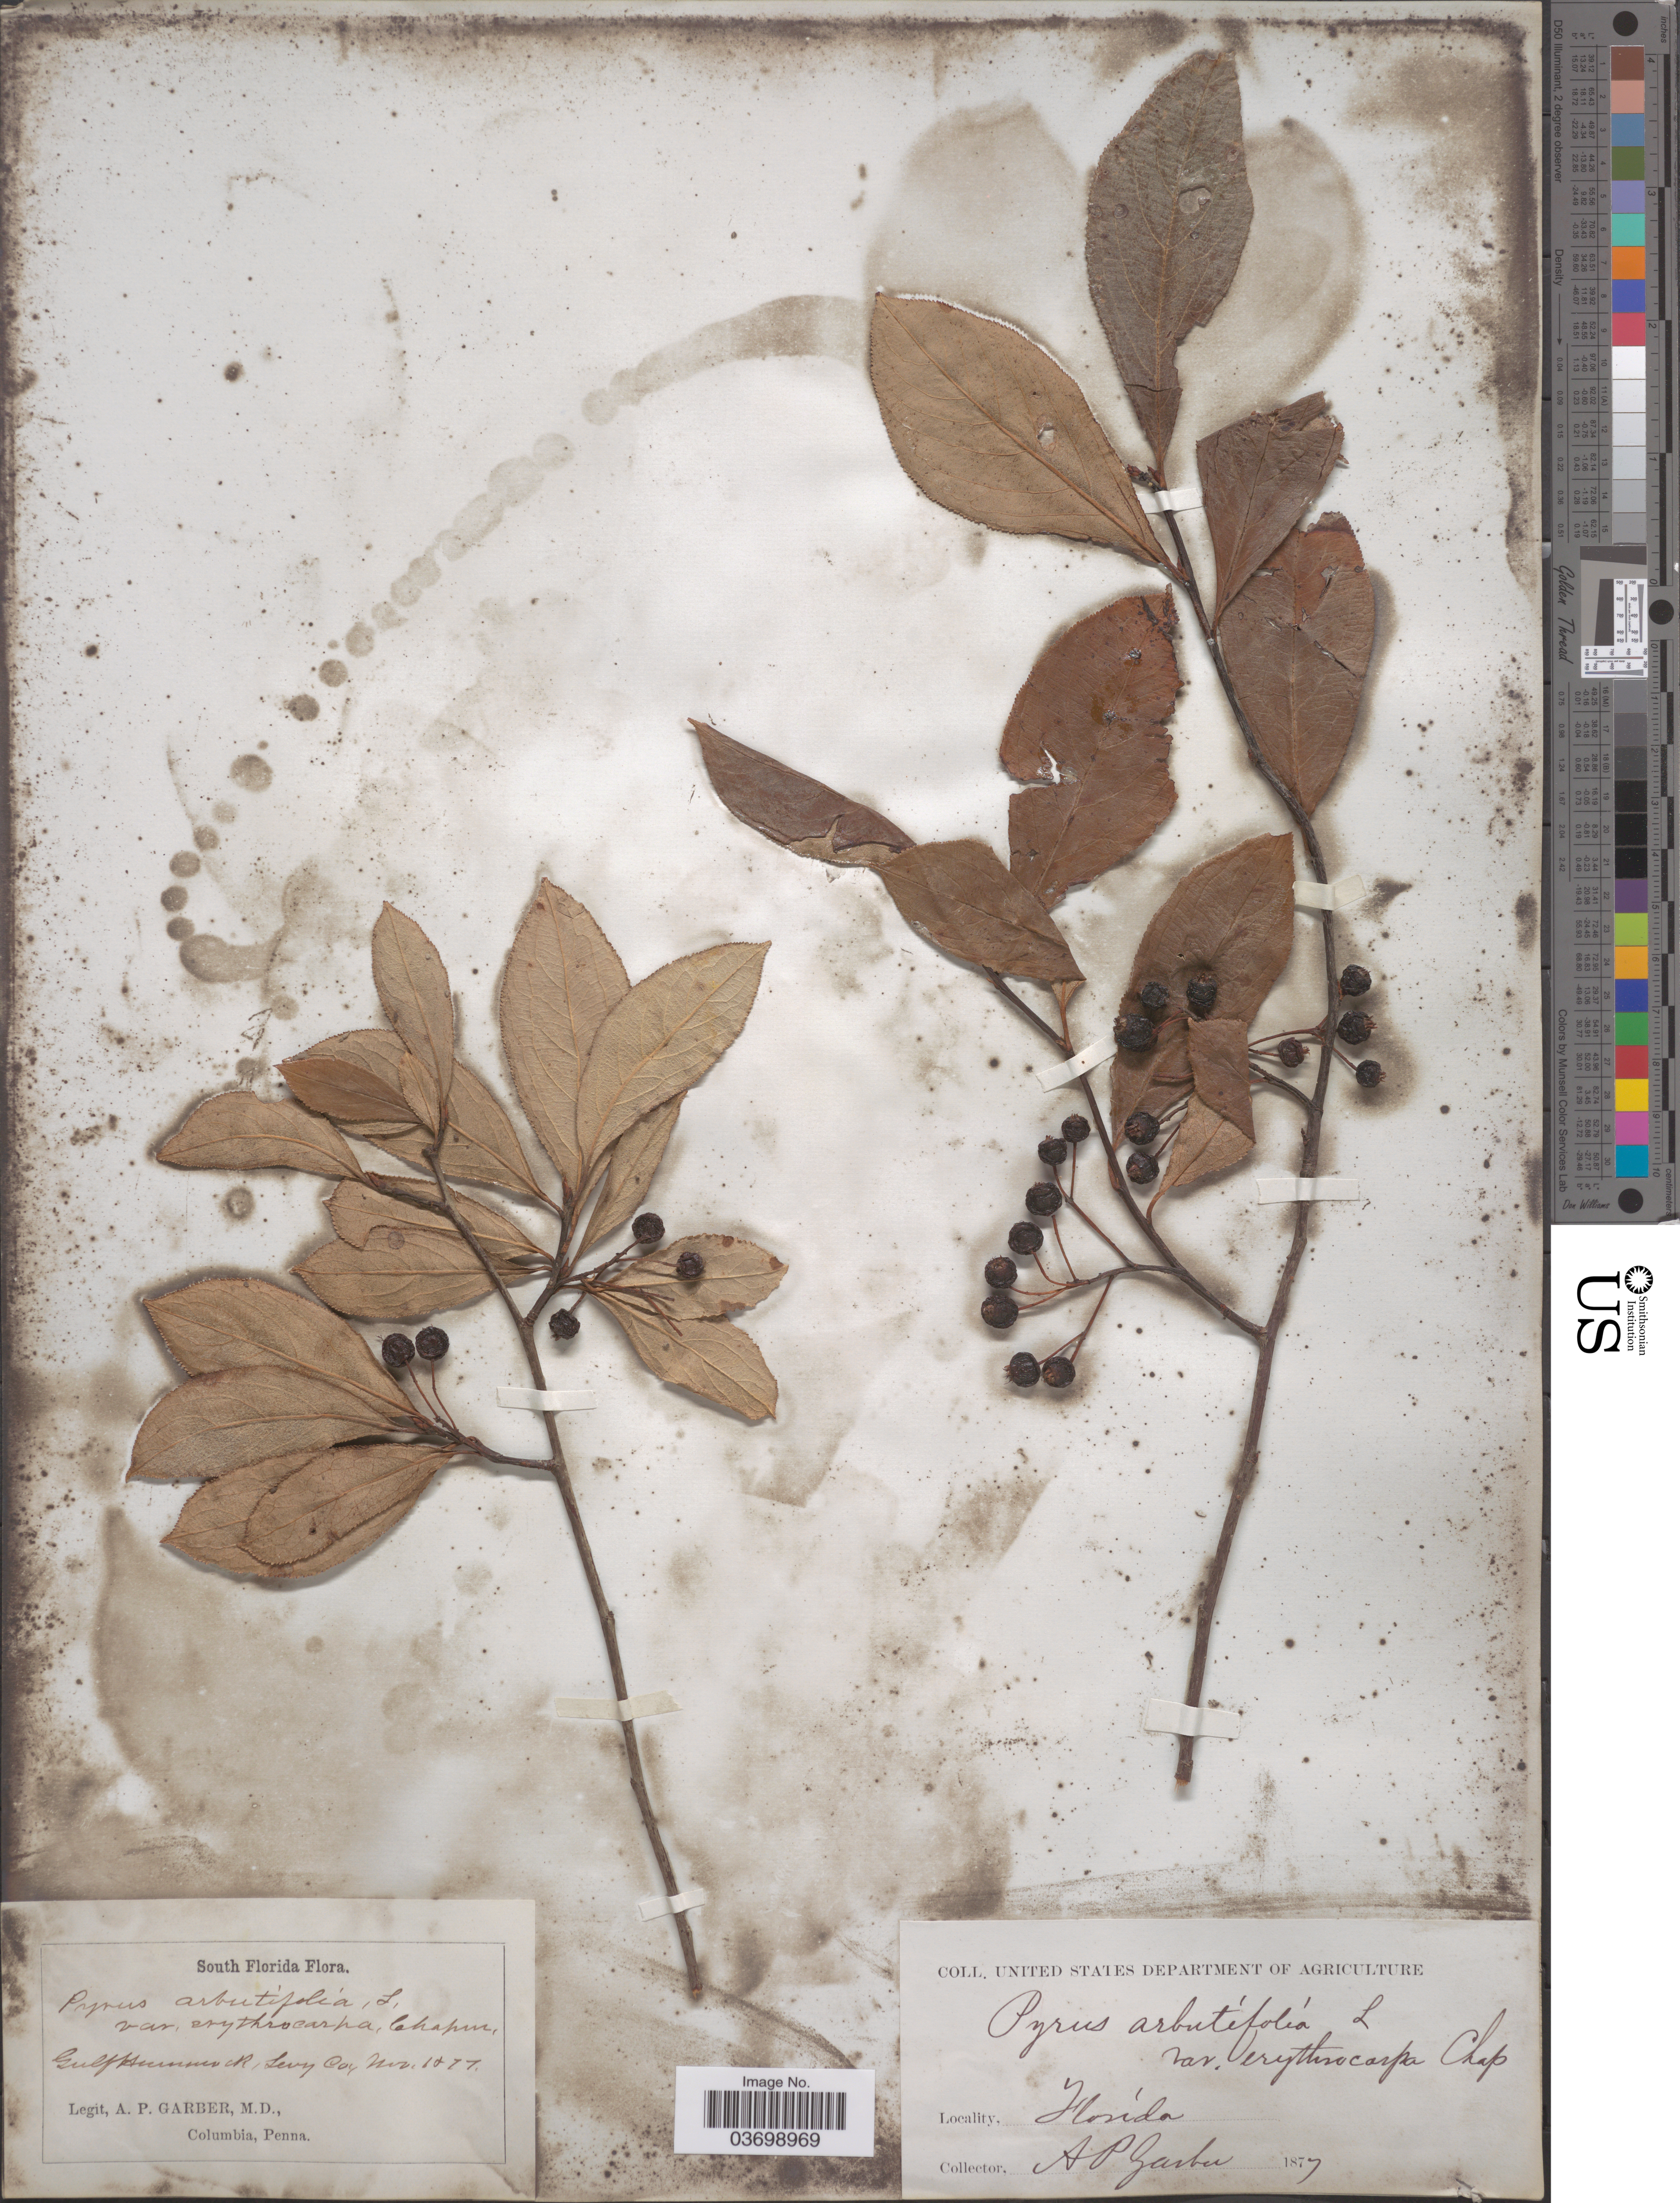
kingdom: Plantae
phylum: Tracheophyta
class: Magnoliopsida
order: Rosales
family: Rosaceae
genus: Aronia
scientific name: Aronia arbutifolia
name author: (L.) Pers.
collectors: A. P. Garber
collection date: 1877-11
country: United States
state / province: Florida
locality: South Florida. Gulf Hammock, Levy Co.